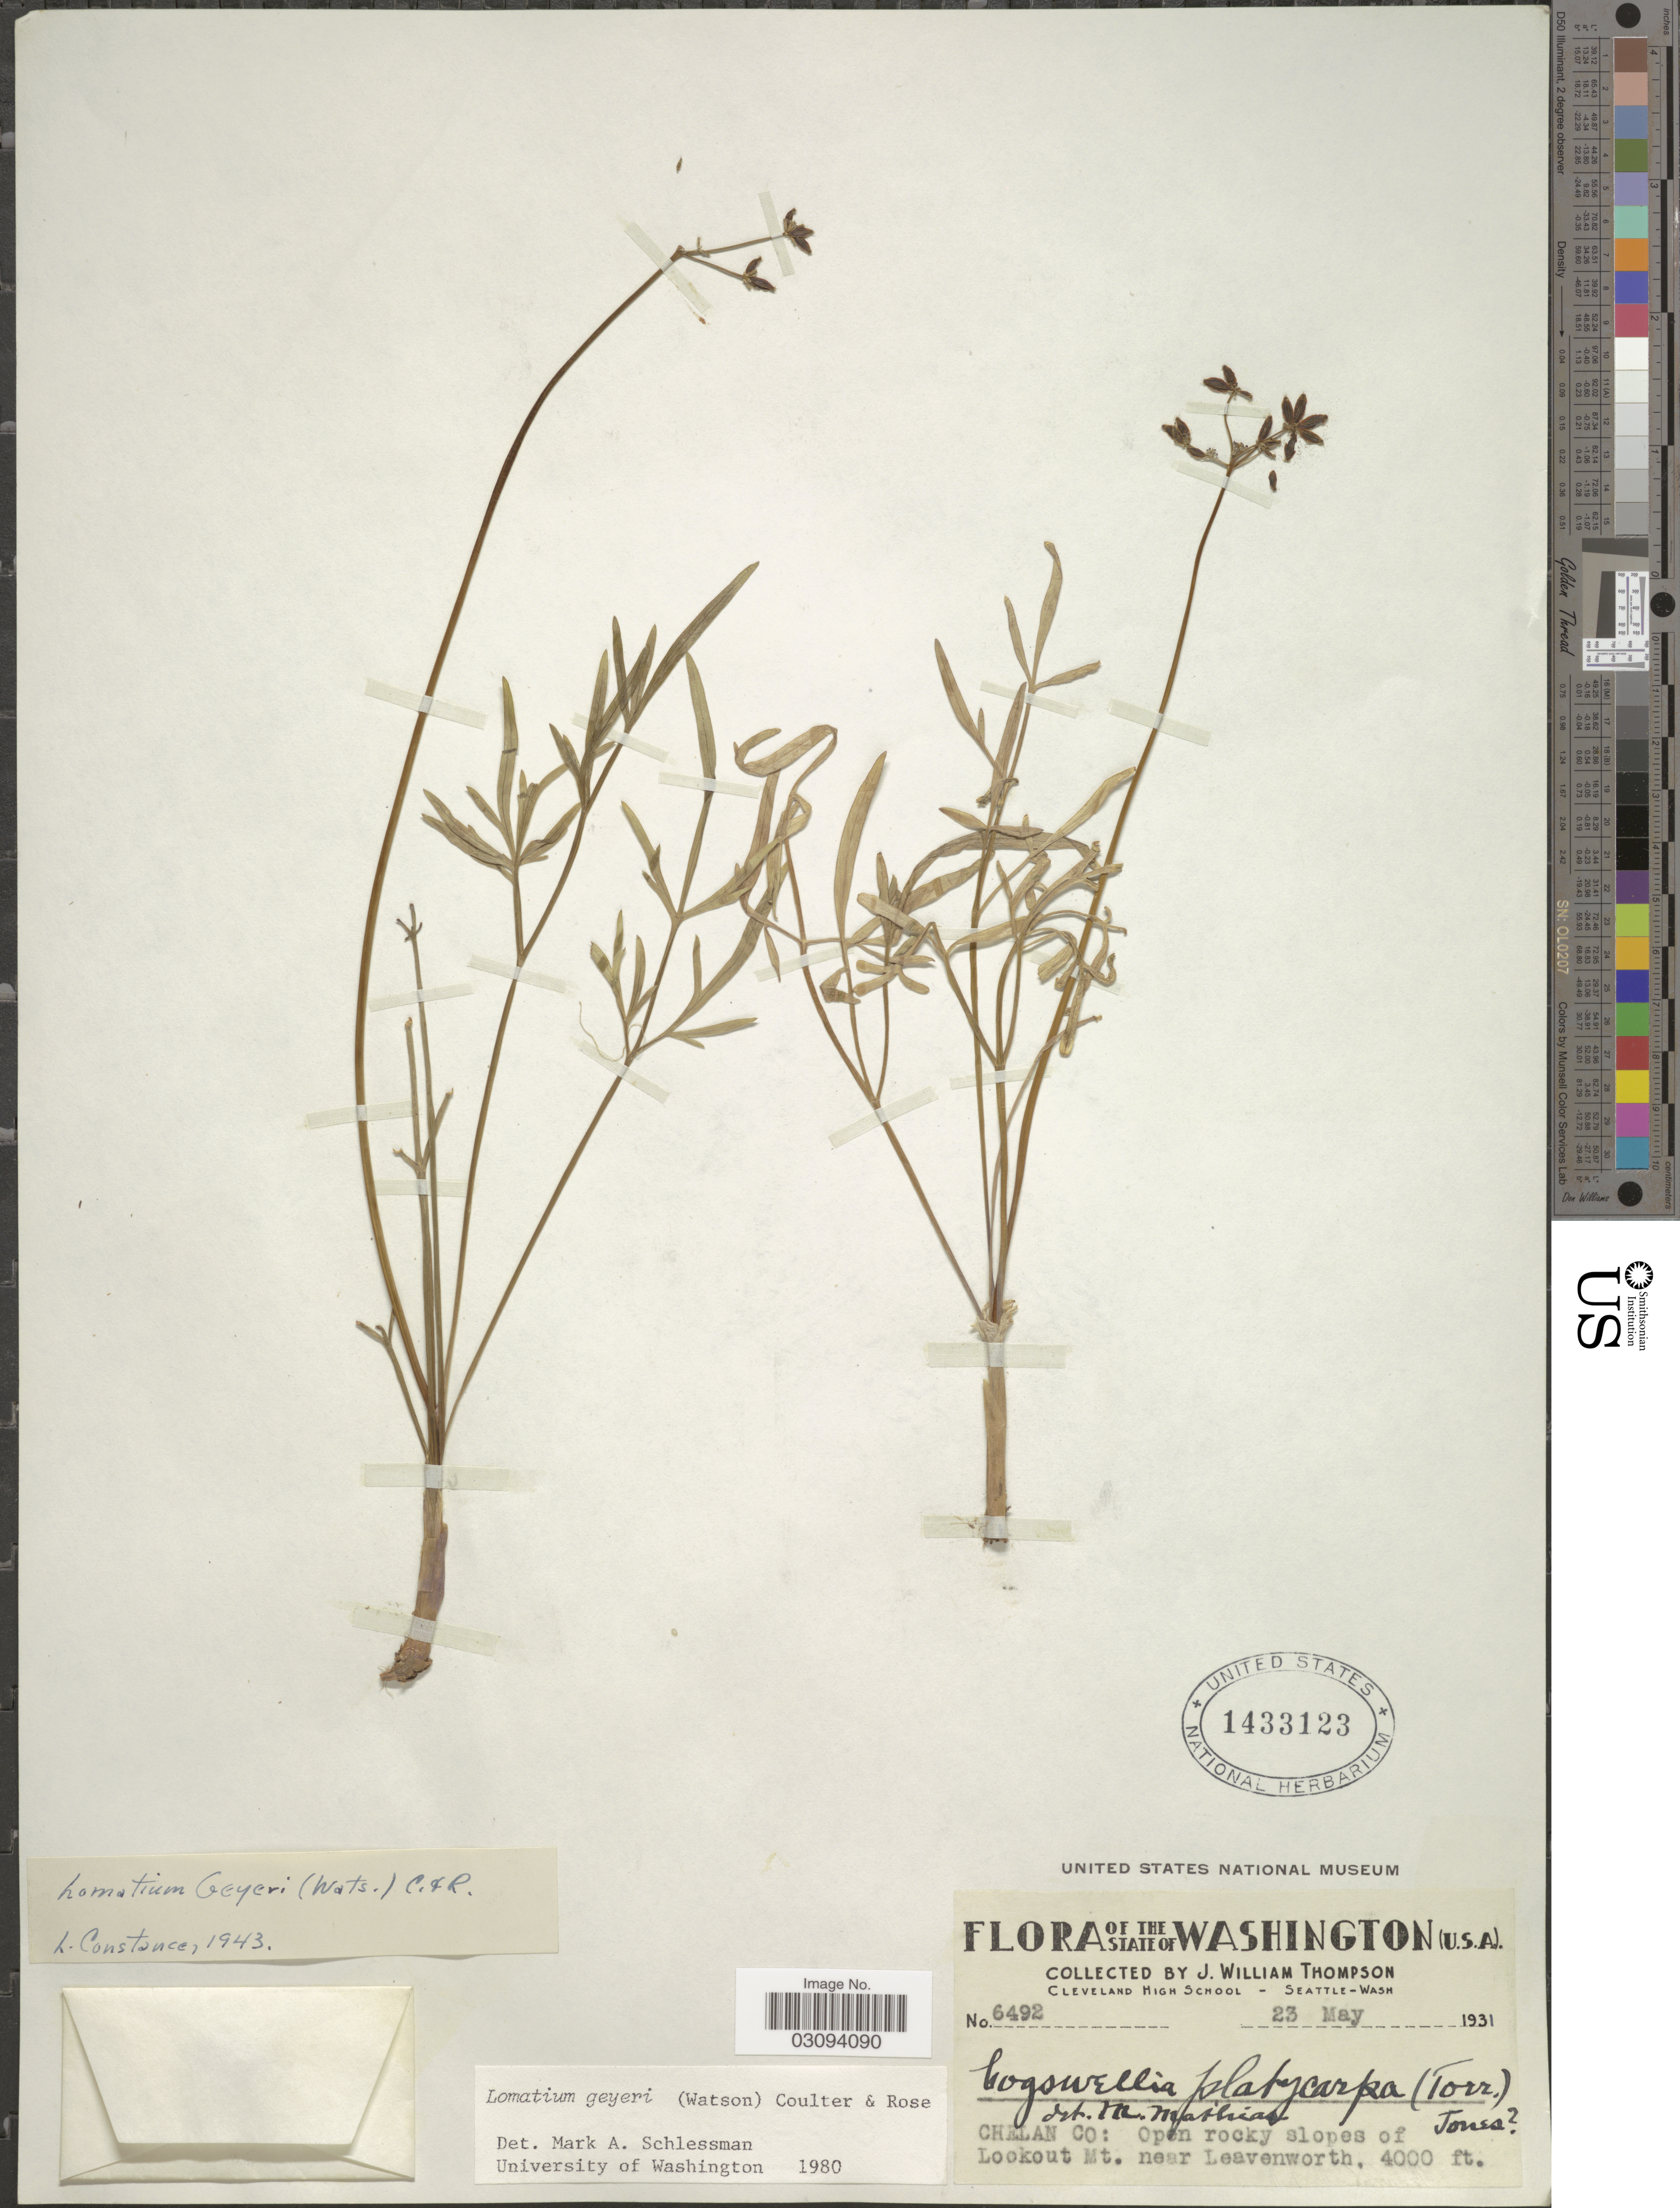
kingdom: Plantae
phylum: Tracheophyta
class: Magnoliopsida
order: Apiales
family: Apiaceae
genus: Lomatium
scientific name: Lomatium geyeri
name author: (S. Watson) J.M. Coult. & Rose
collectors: J. W. Thompson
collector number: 6492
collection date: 1931-05-23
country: United States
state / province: Washington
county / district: Chelan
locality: Chelan Co: Open rocky slopes of Lookout Mt. near Leavenworth.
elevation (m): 1219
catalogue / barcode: US 1433123